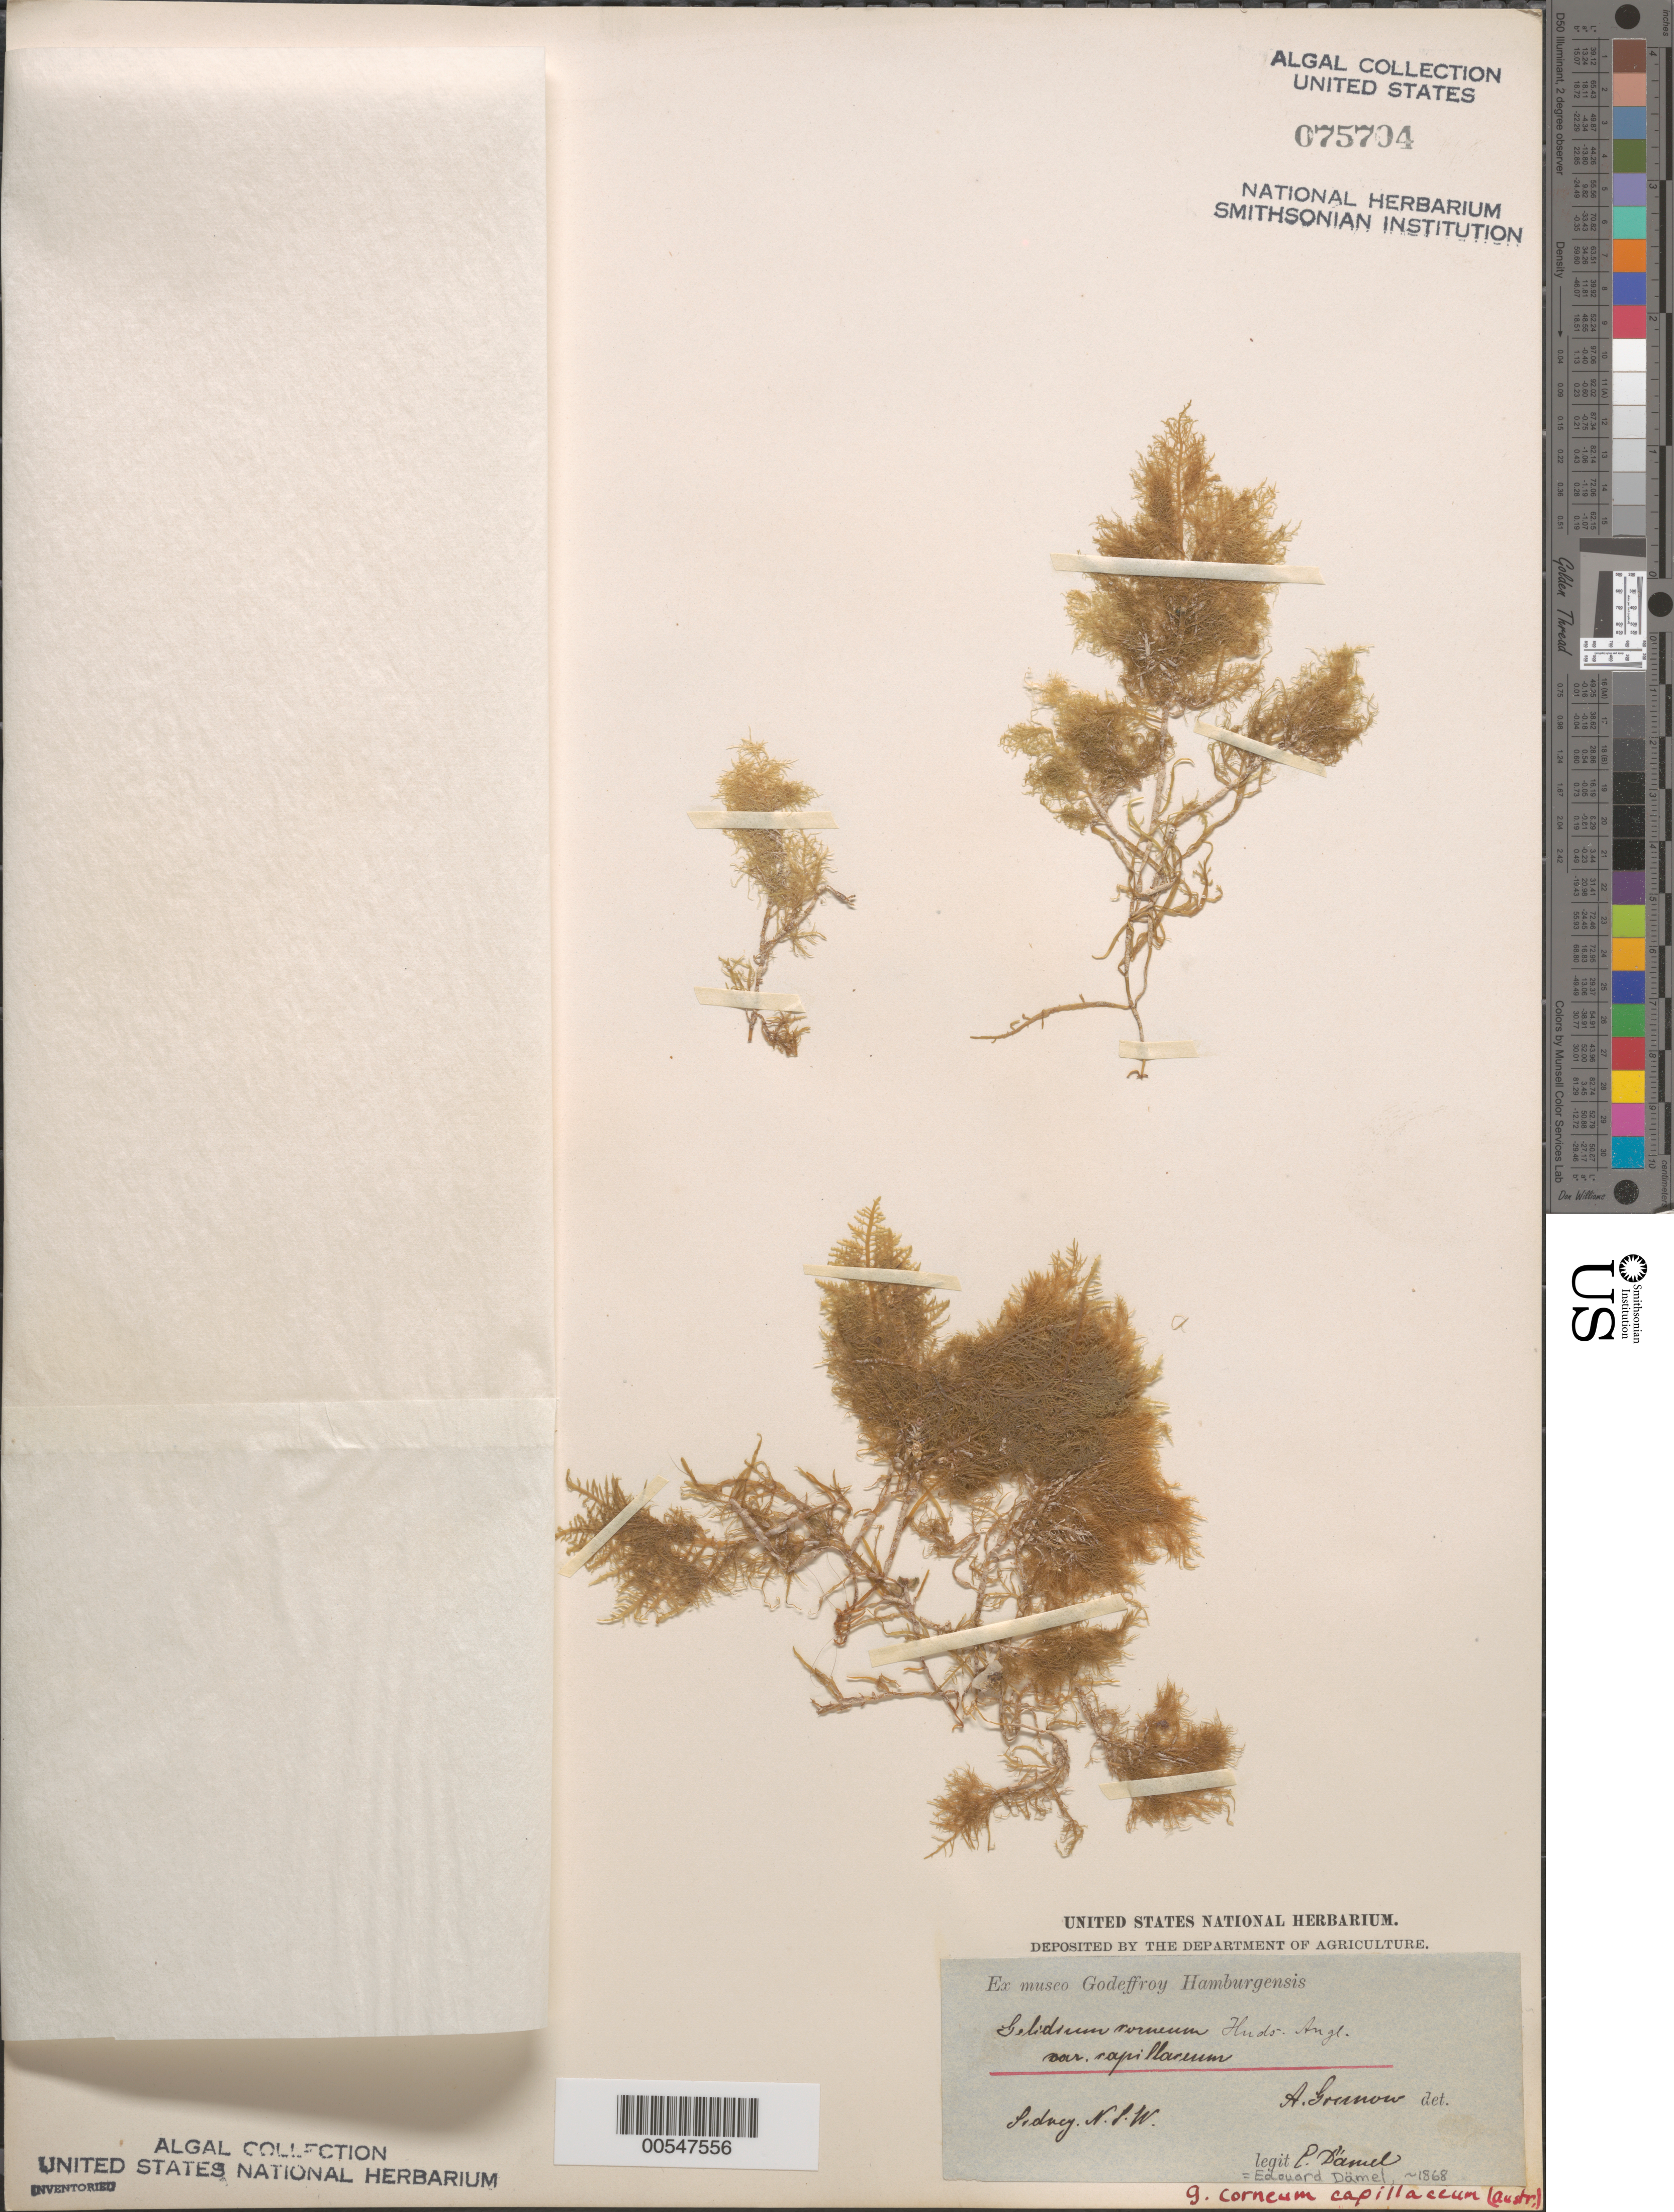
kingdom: Plantae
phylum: Rhodophyta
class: Florideophyceae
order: Gelidiales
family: Gelidiaceae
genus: Gelidium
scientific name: Gelidium corneum var. capillaceum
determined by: Grunow, A.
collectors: E. Daemel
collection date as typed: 1868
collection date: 1868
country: Australia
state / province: New South Wales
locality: Sydney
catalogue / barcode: US 75704